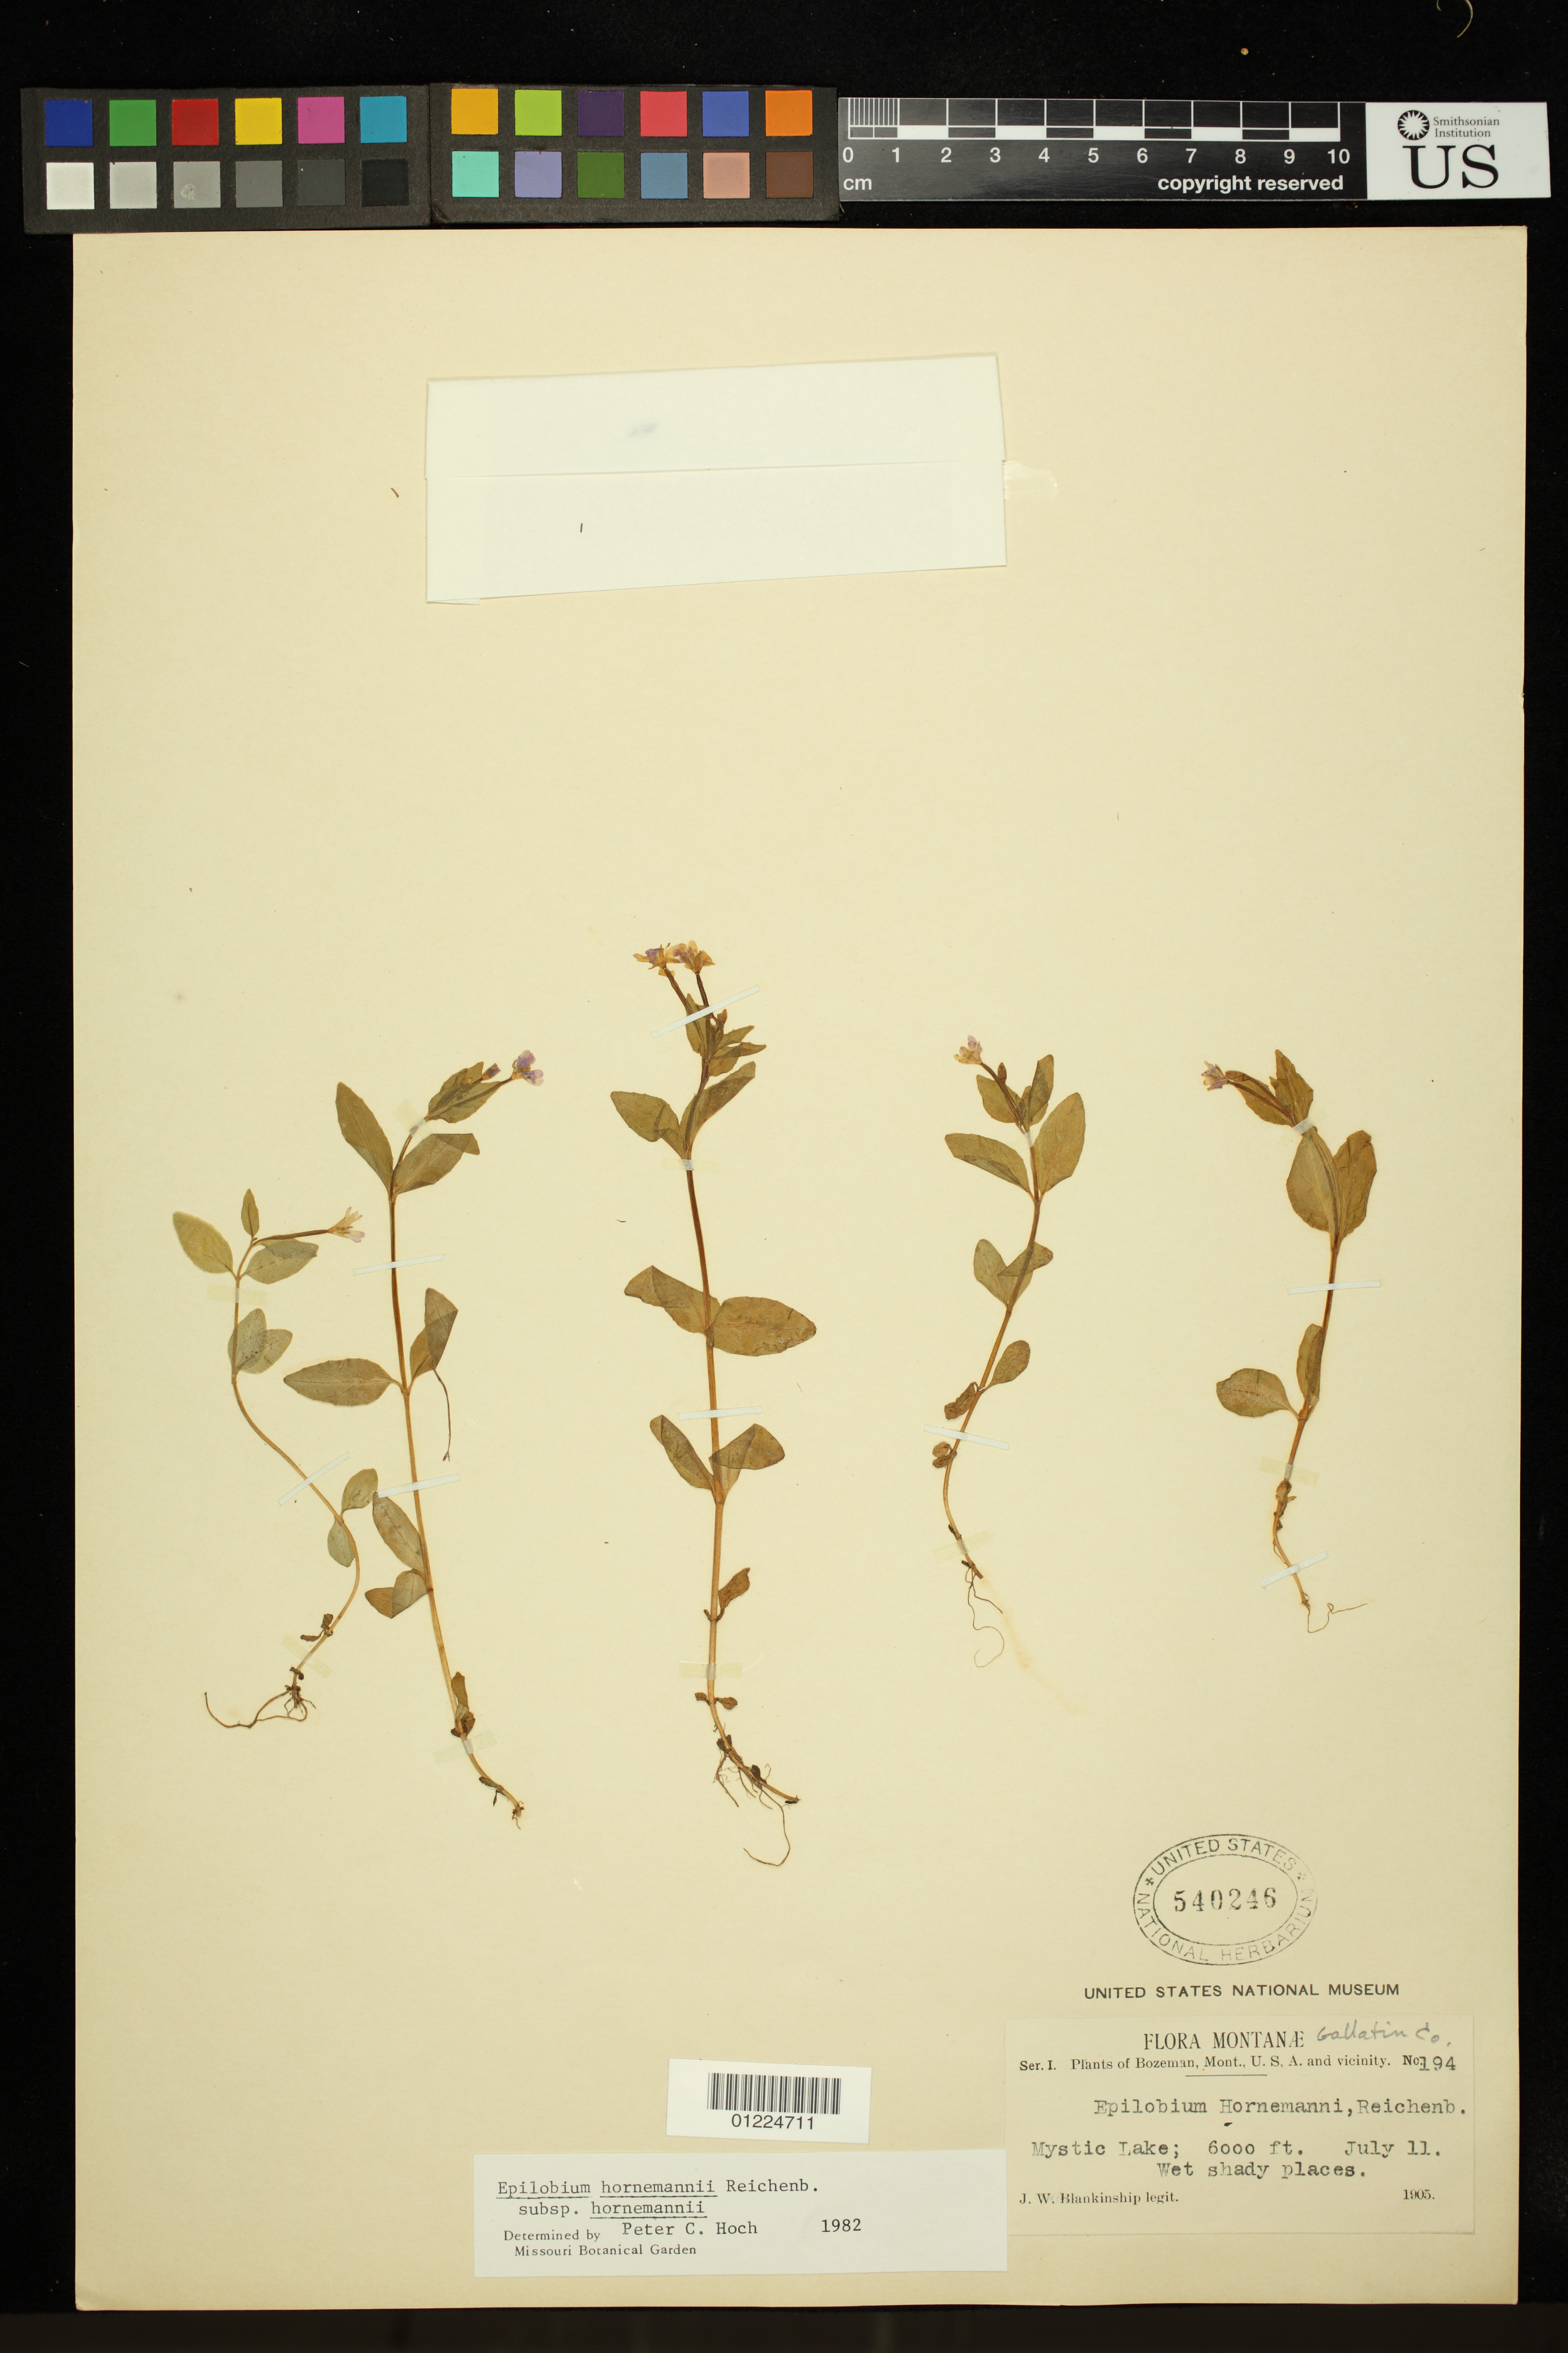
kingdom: Plantae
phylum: Tracheophyta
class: Magnoliopsida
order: Myrtales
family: Onagraceae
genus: Epilobium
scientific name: Epilobium hornemannii subsp. hornemannii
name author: Rchb.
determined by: Hoch, P. C.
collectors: J. W. Blankinship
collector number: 194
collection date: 1905-07-11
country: United States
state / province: Montana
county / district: Gallatin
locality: Bozeman and vicinity, Mystic Lake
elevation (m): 1829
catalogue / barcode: US 540246